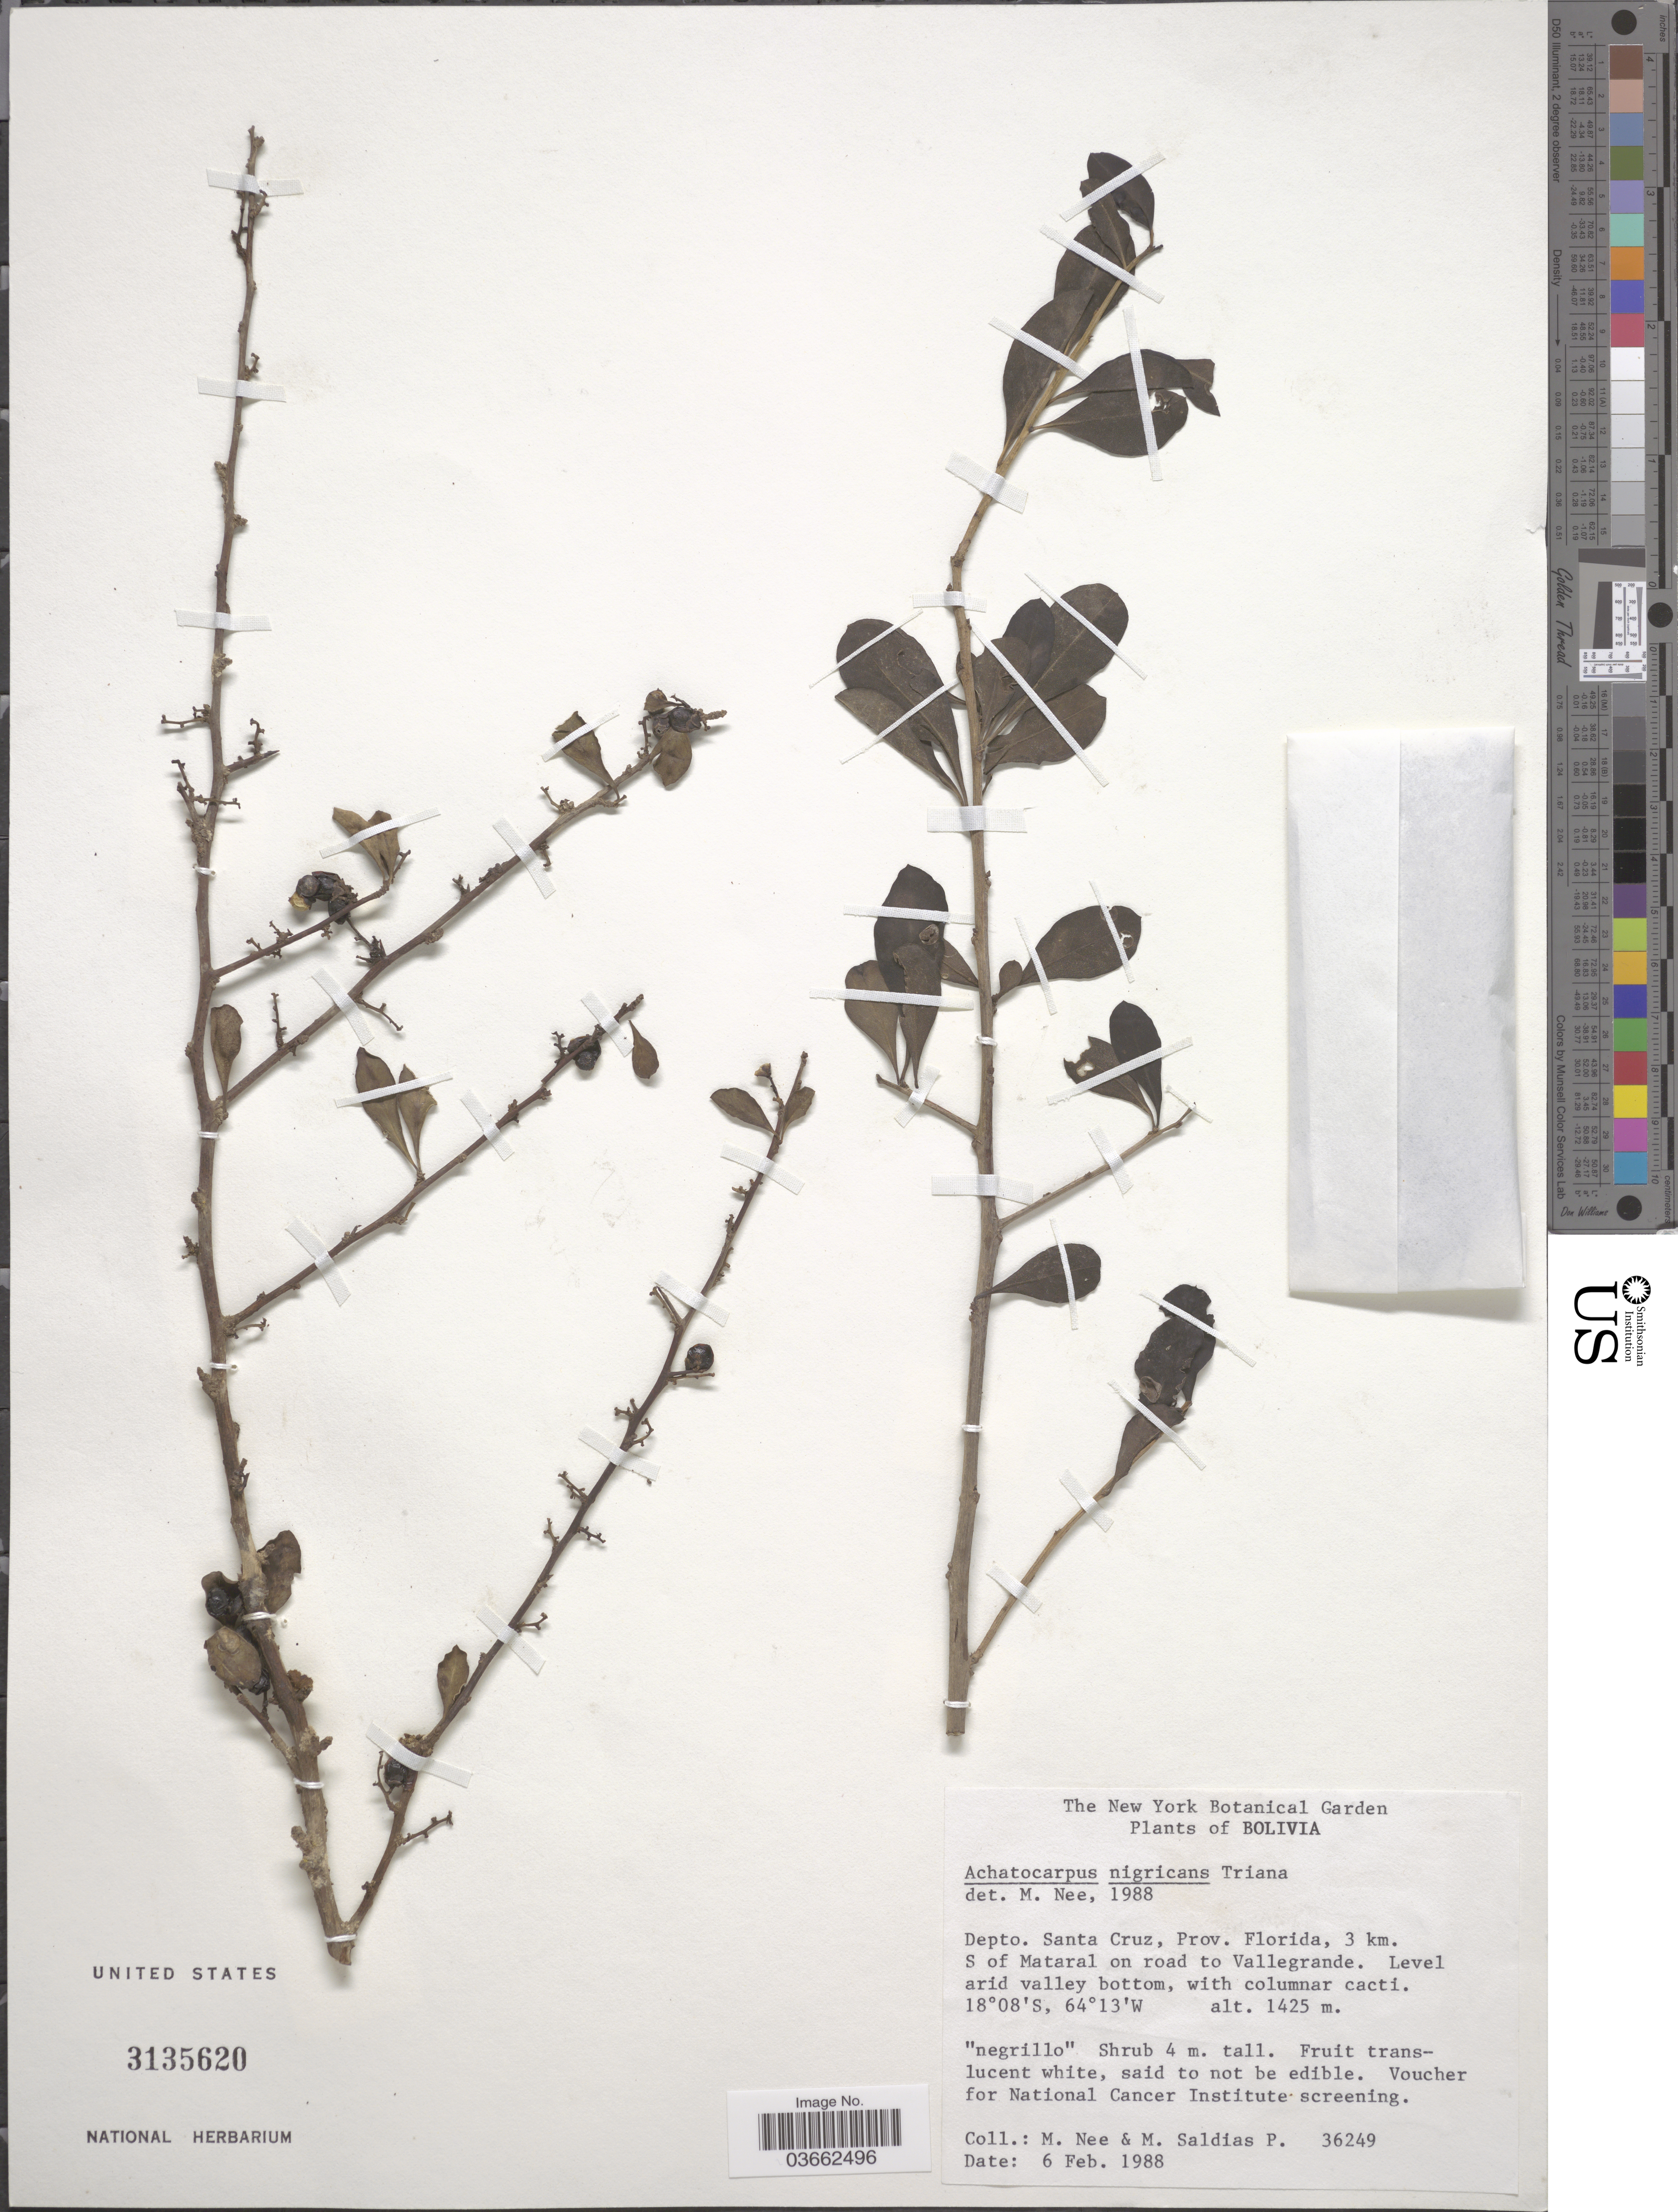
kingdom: Plantae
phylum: Tracheophyta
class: Magnoliopsida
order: Caryophyllales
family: Achatocarpaceae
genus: Achatocarpus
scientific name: Achatocarpus nigricans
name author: Triana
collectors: M. Nee & M. Saldias P.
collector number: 36249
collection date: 1988-02-06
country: Bolivia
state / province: Santa Cruz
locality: Depto. Santa Cruz, Prov. Florida, 3 km. S of Mataral on road to Vallegrande.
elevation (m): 1425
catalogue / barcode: US 3135620